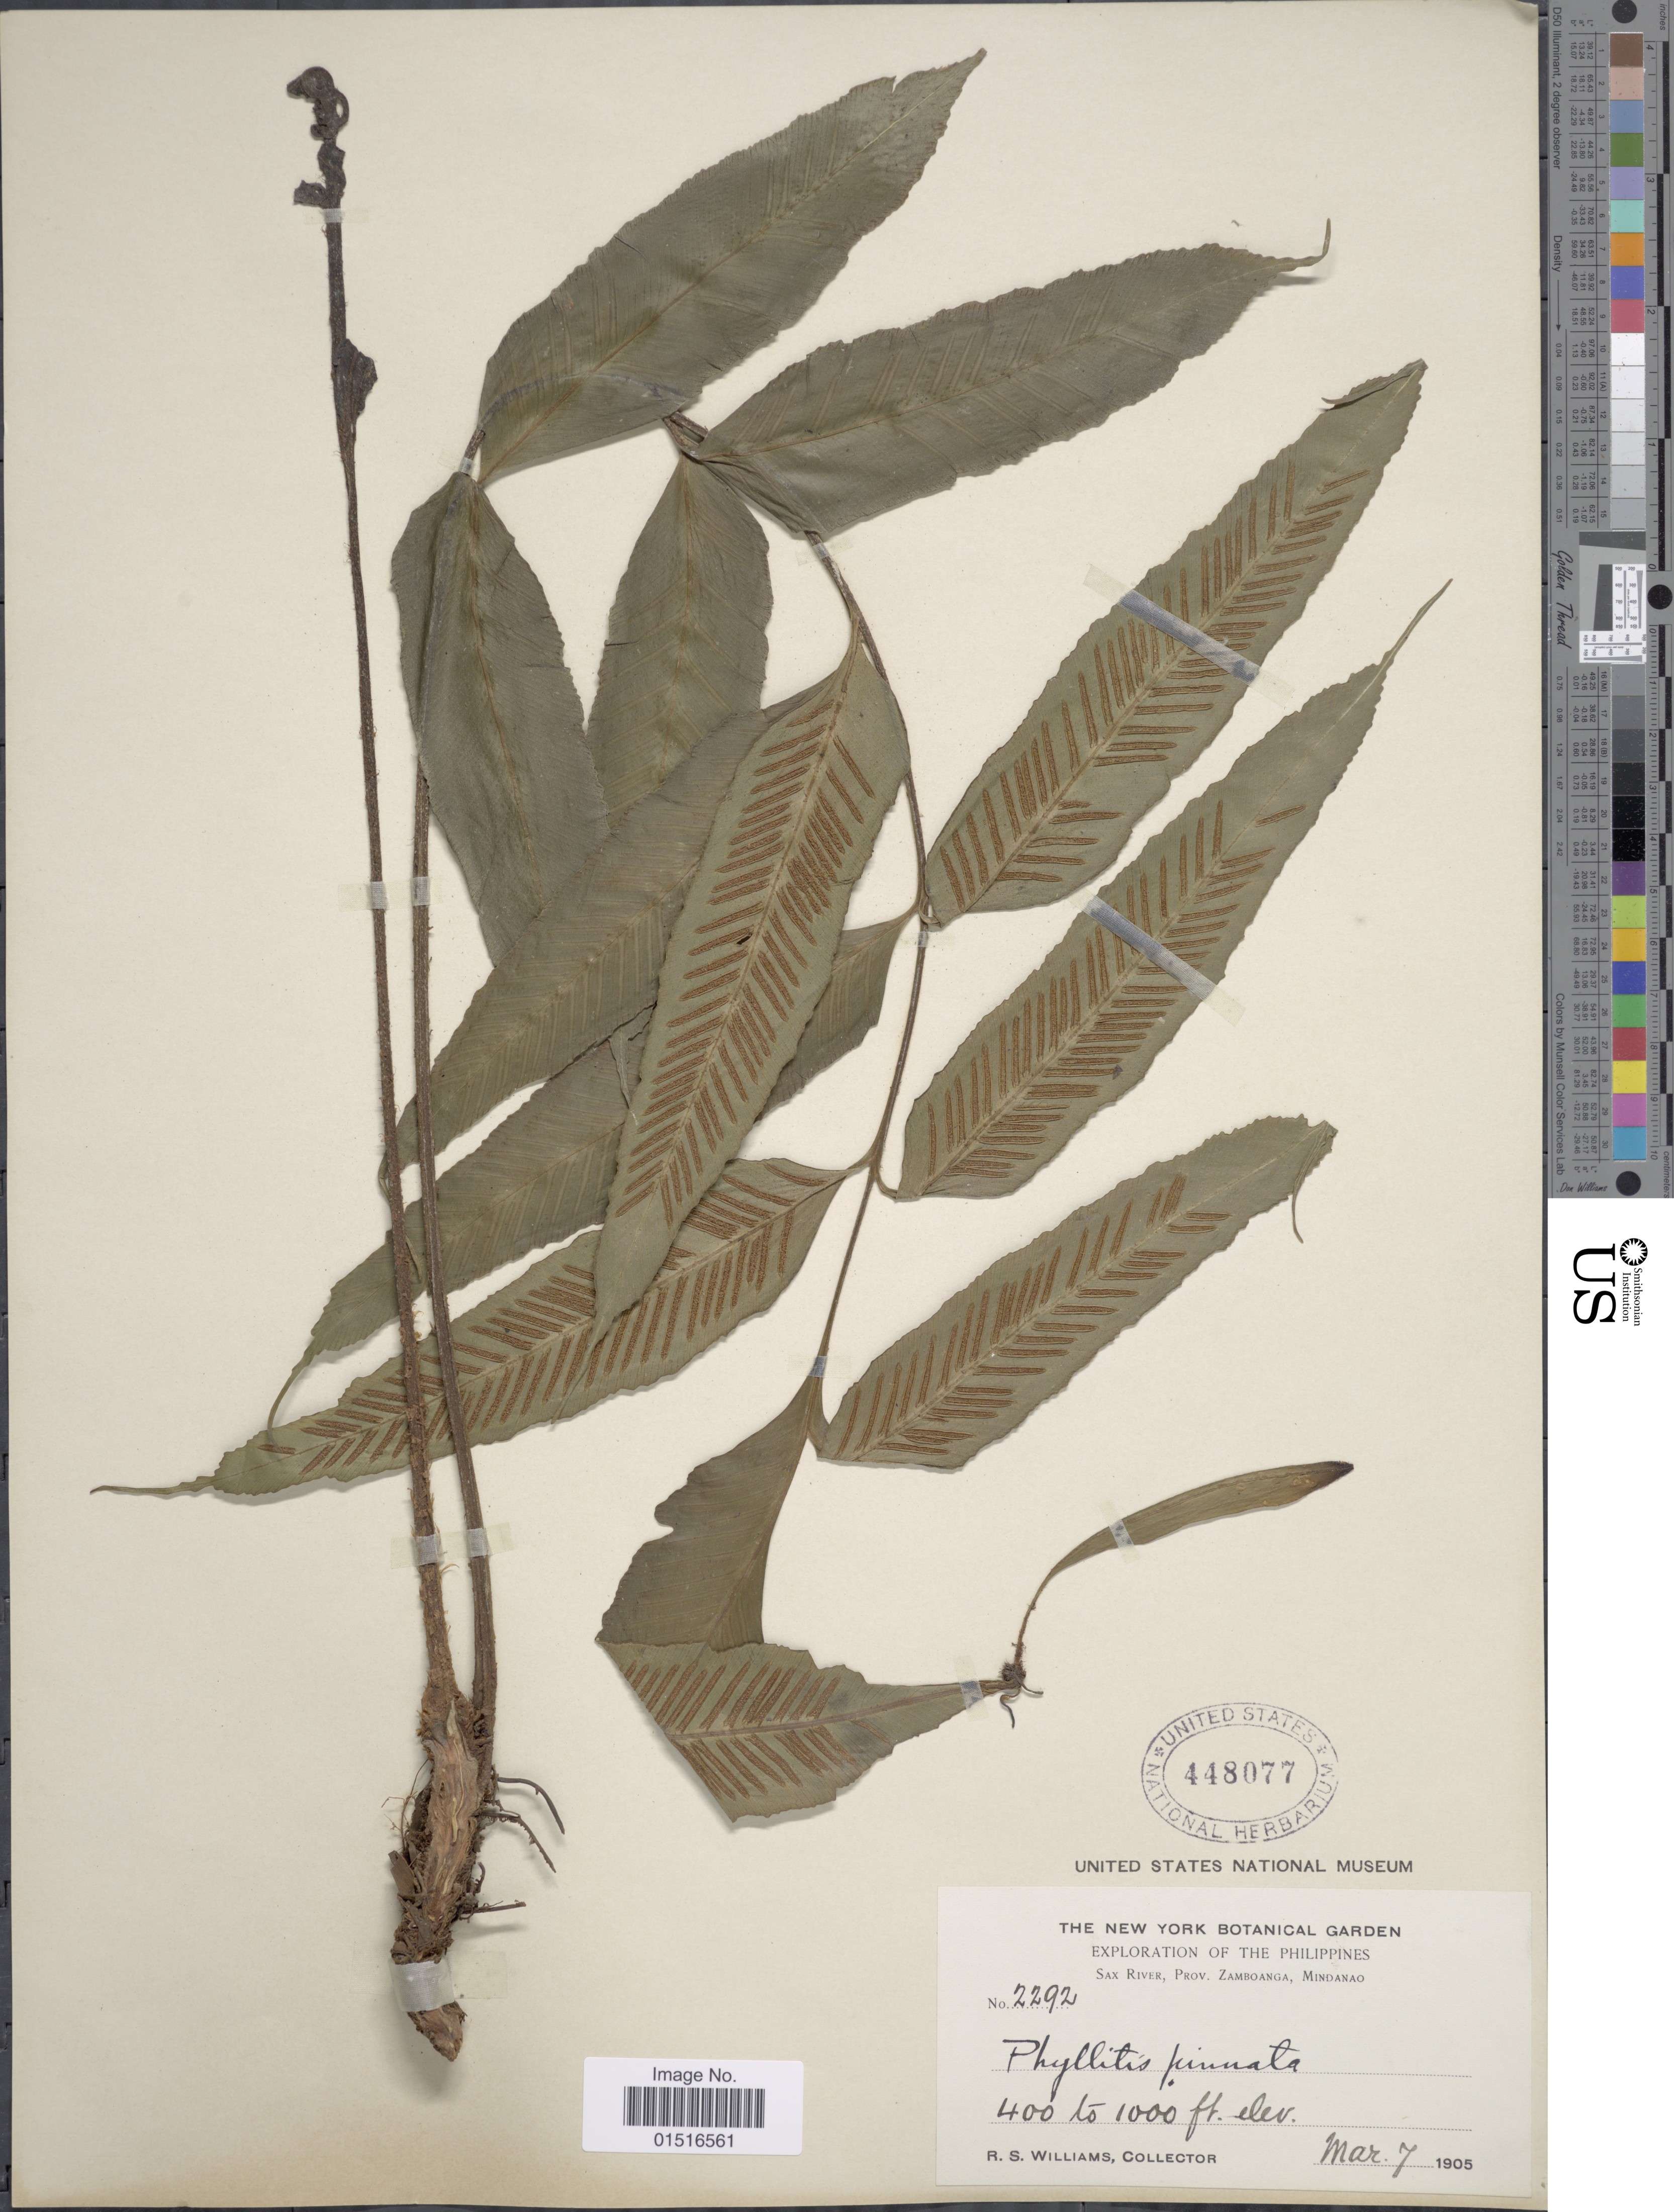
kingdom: Plantae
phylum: Tracheophyta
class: Polypodiopsida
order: Polypodiales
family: Aspleniaceae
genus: Asplenium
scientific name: Asplenium longifolium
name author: D. Don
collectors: R. S. Williams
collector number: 2292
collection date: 1905-03-07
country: Philippines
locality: Sax River, prov. Zamboanga, Mindanao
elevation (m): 122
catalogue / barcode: US 448077